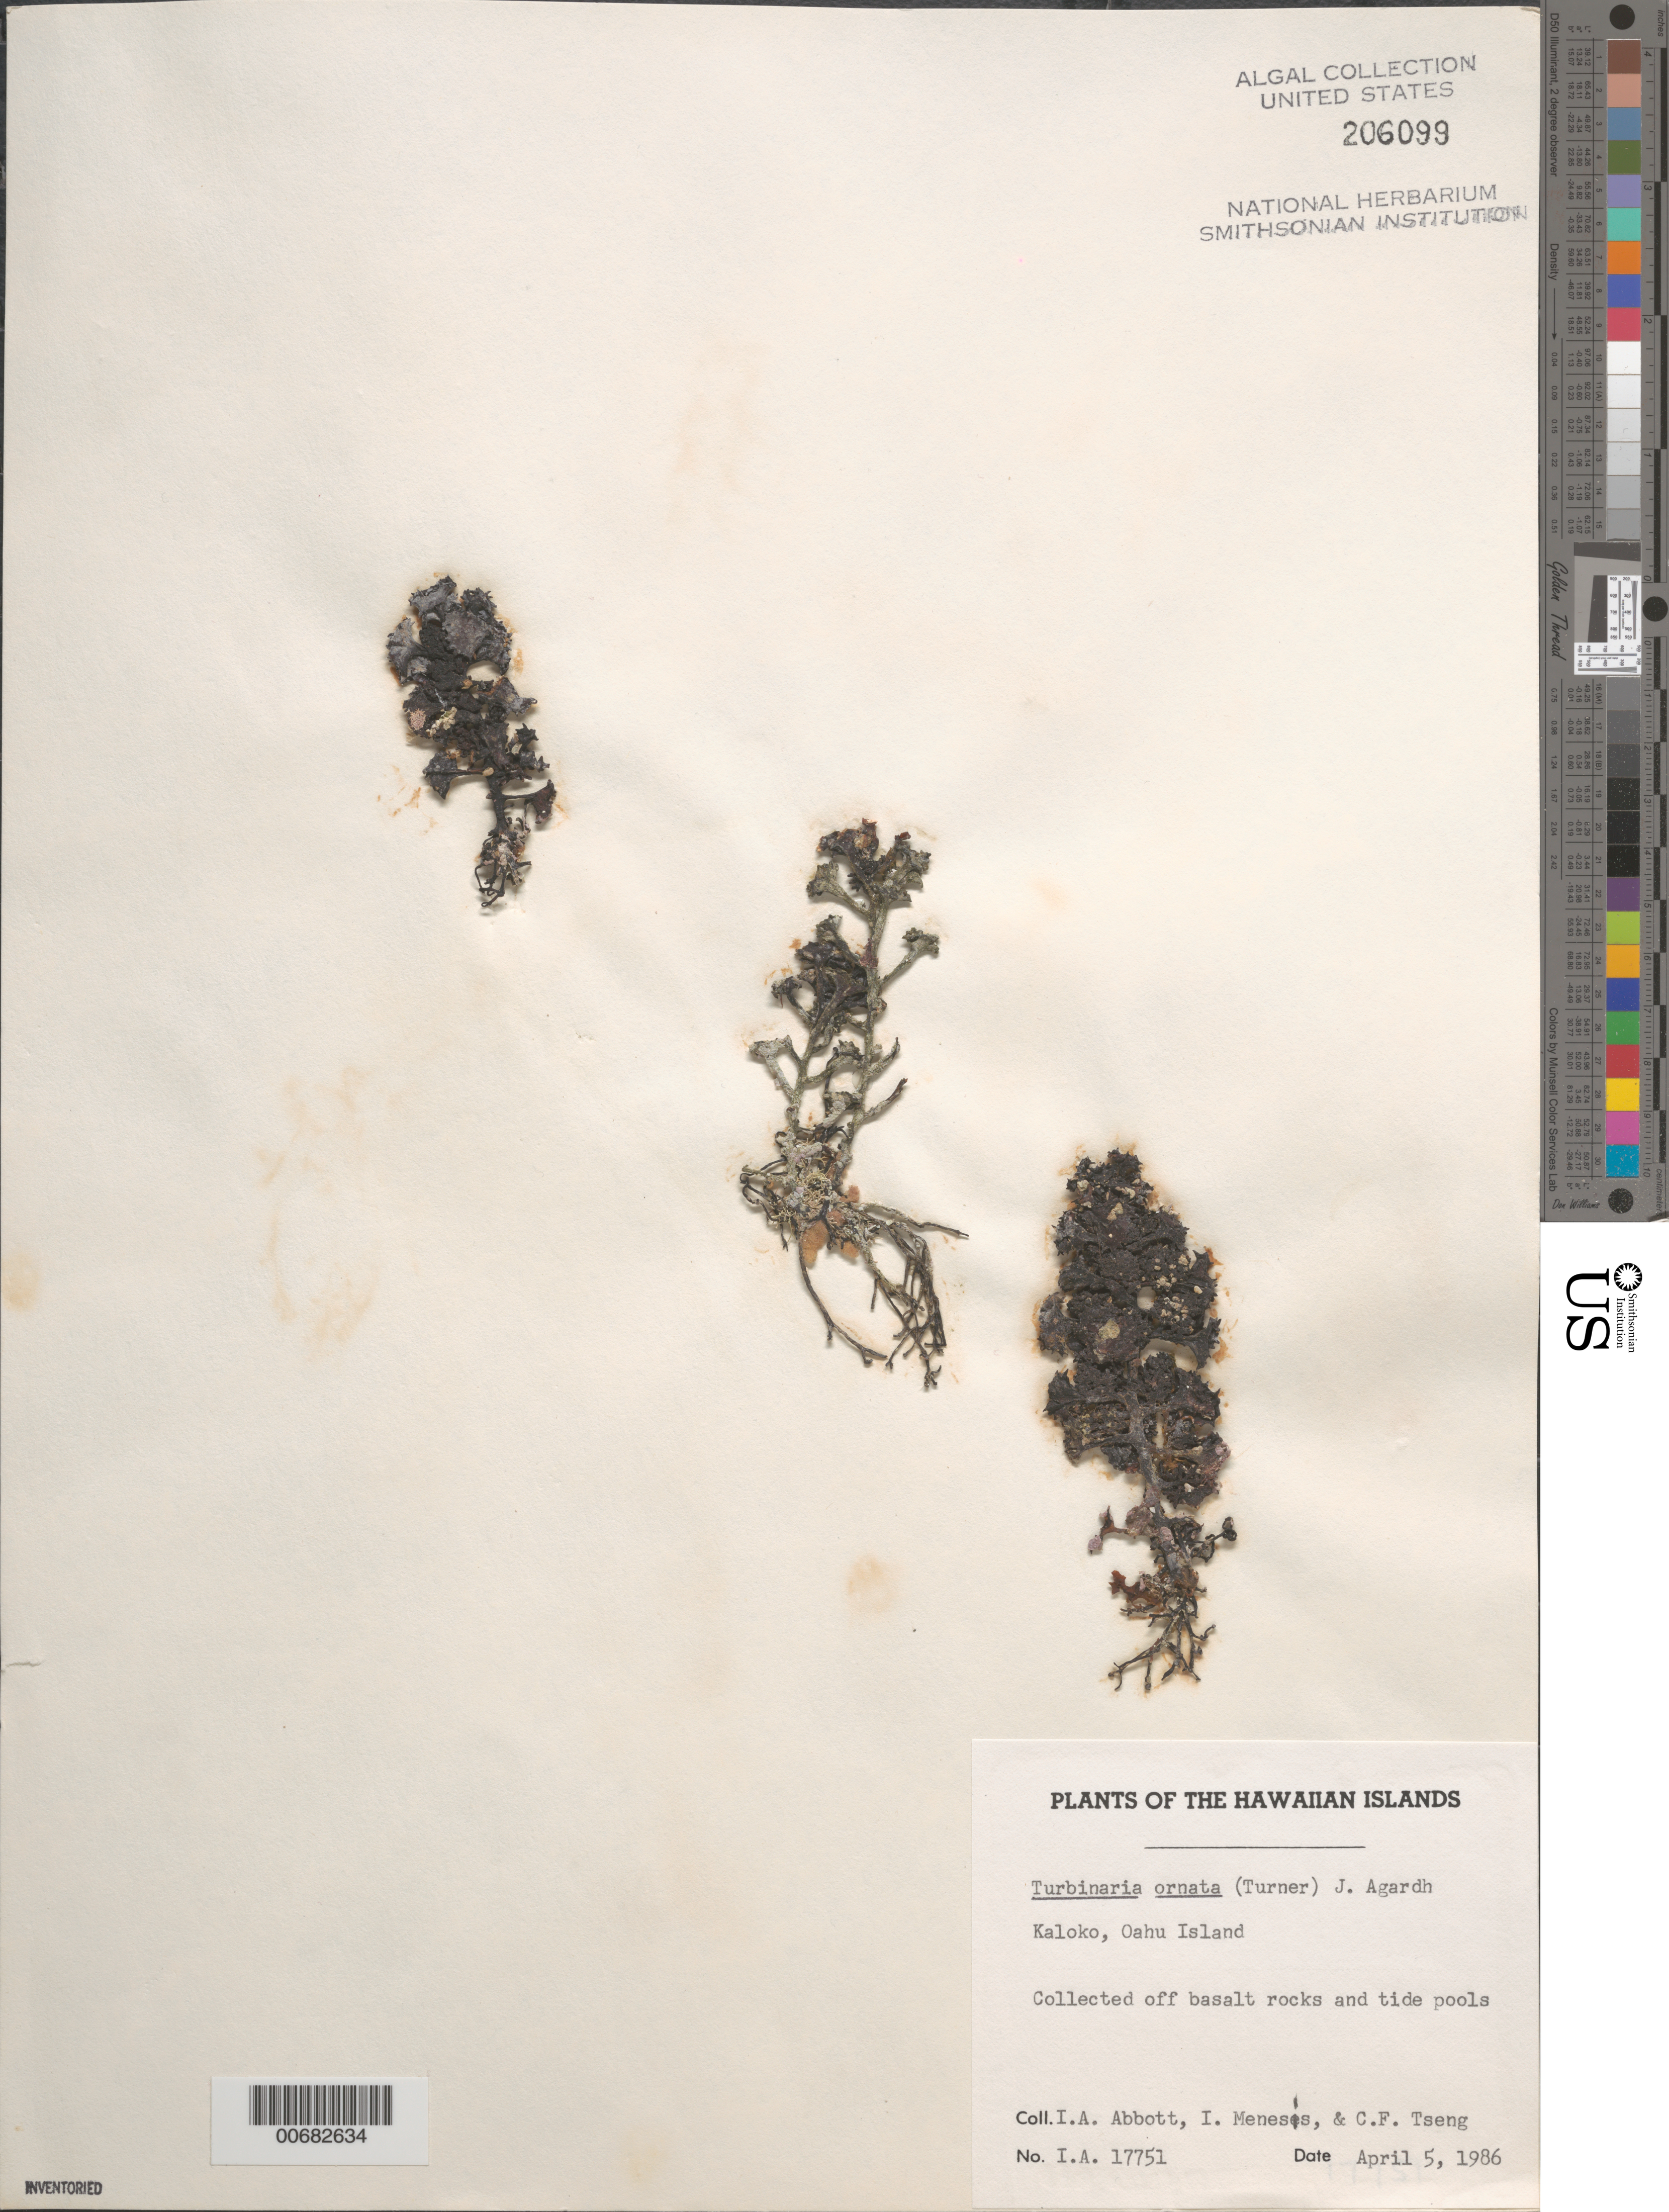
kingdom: Chromista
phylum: Ochrophyta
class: Phaeophyceae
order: Fucales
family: Sargassaceae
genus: Turbinaria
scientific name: Turbinaria ornata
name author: (Turner) J. Agardh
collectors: I. A. Abbott, I. Menesis & C. Tseng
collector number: IAA 17751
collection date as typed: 05 Apr 1986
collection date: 1986-04-05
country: United States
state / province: Hawaii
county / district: Honolulu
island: Oahu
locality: Kaloko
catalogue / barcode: US 206099